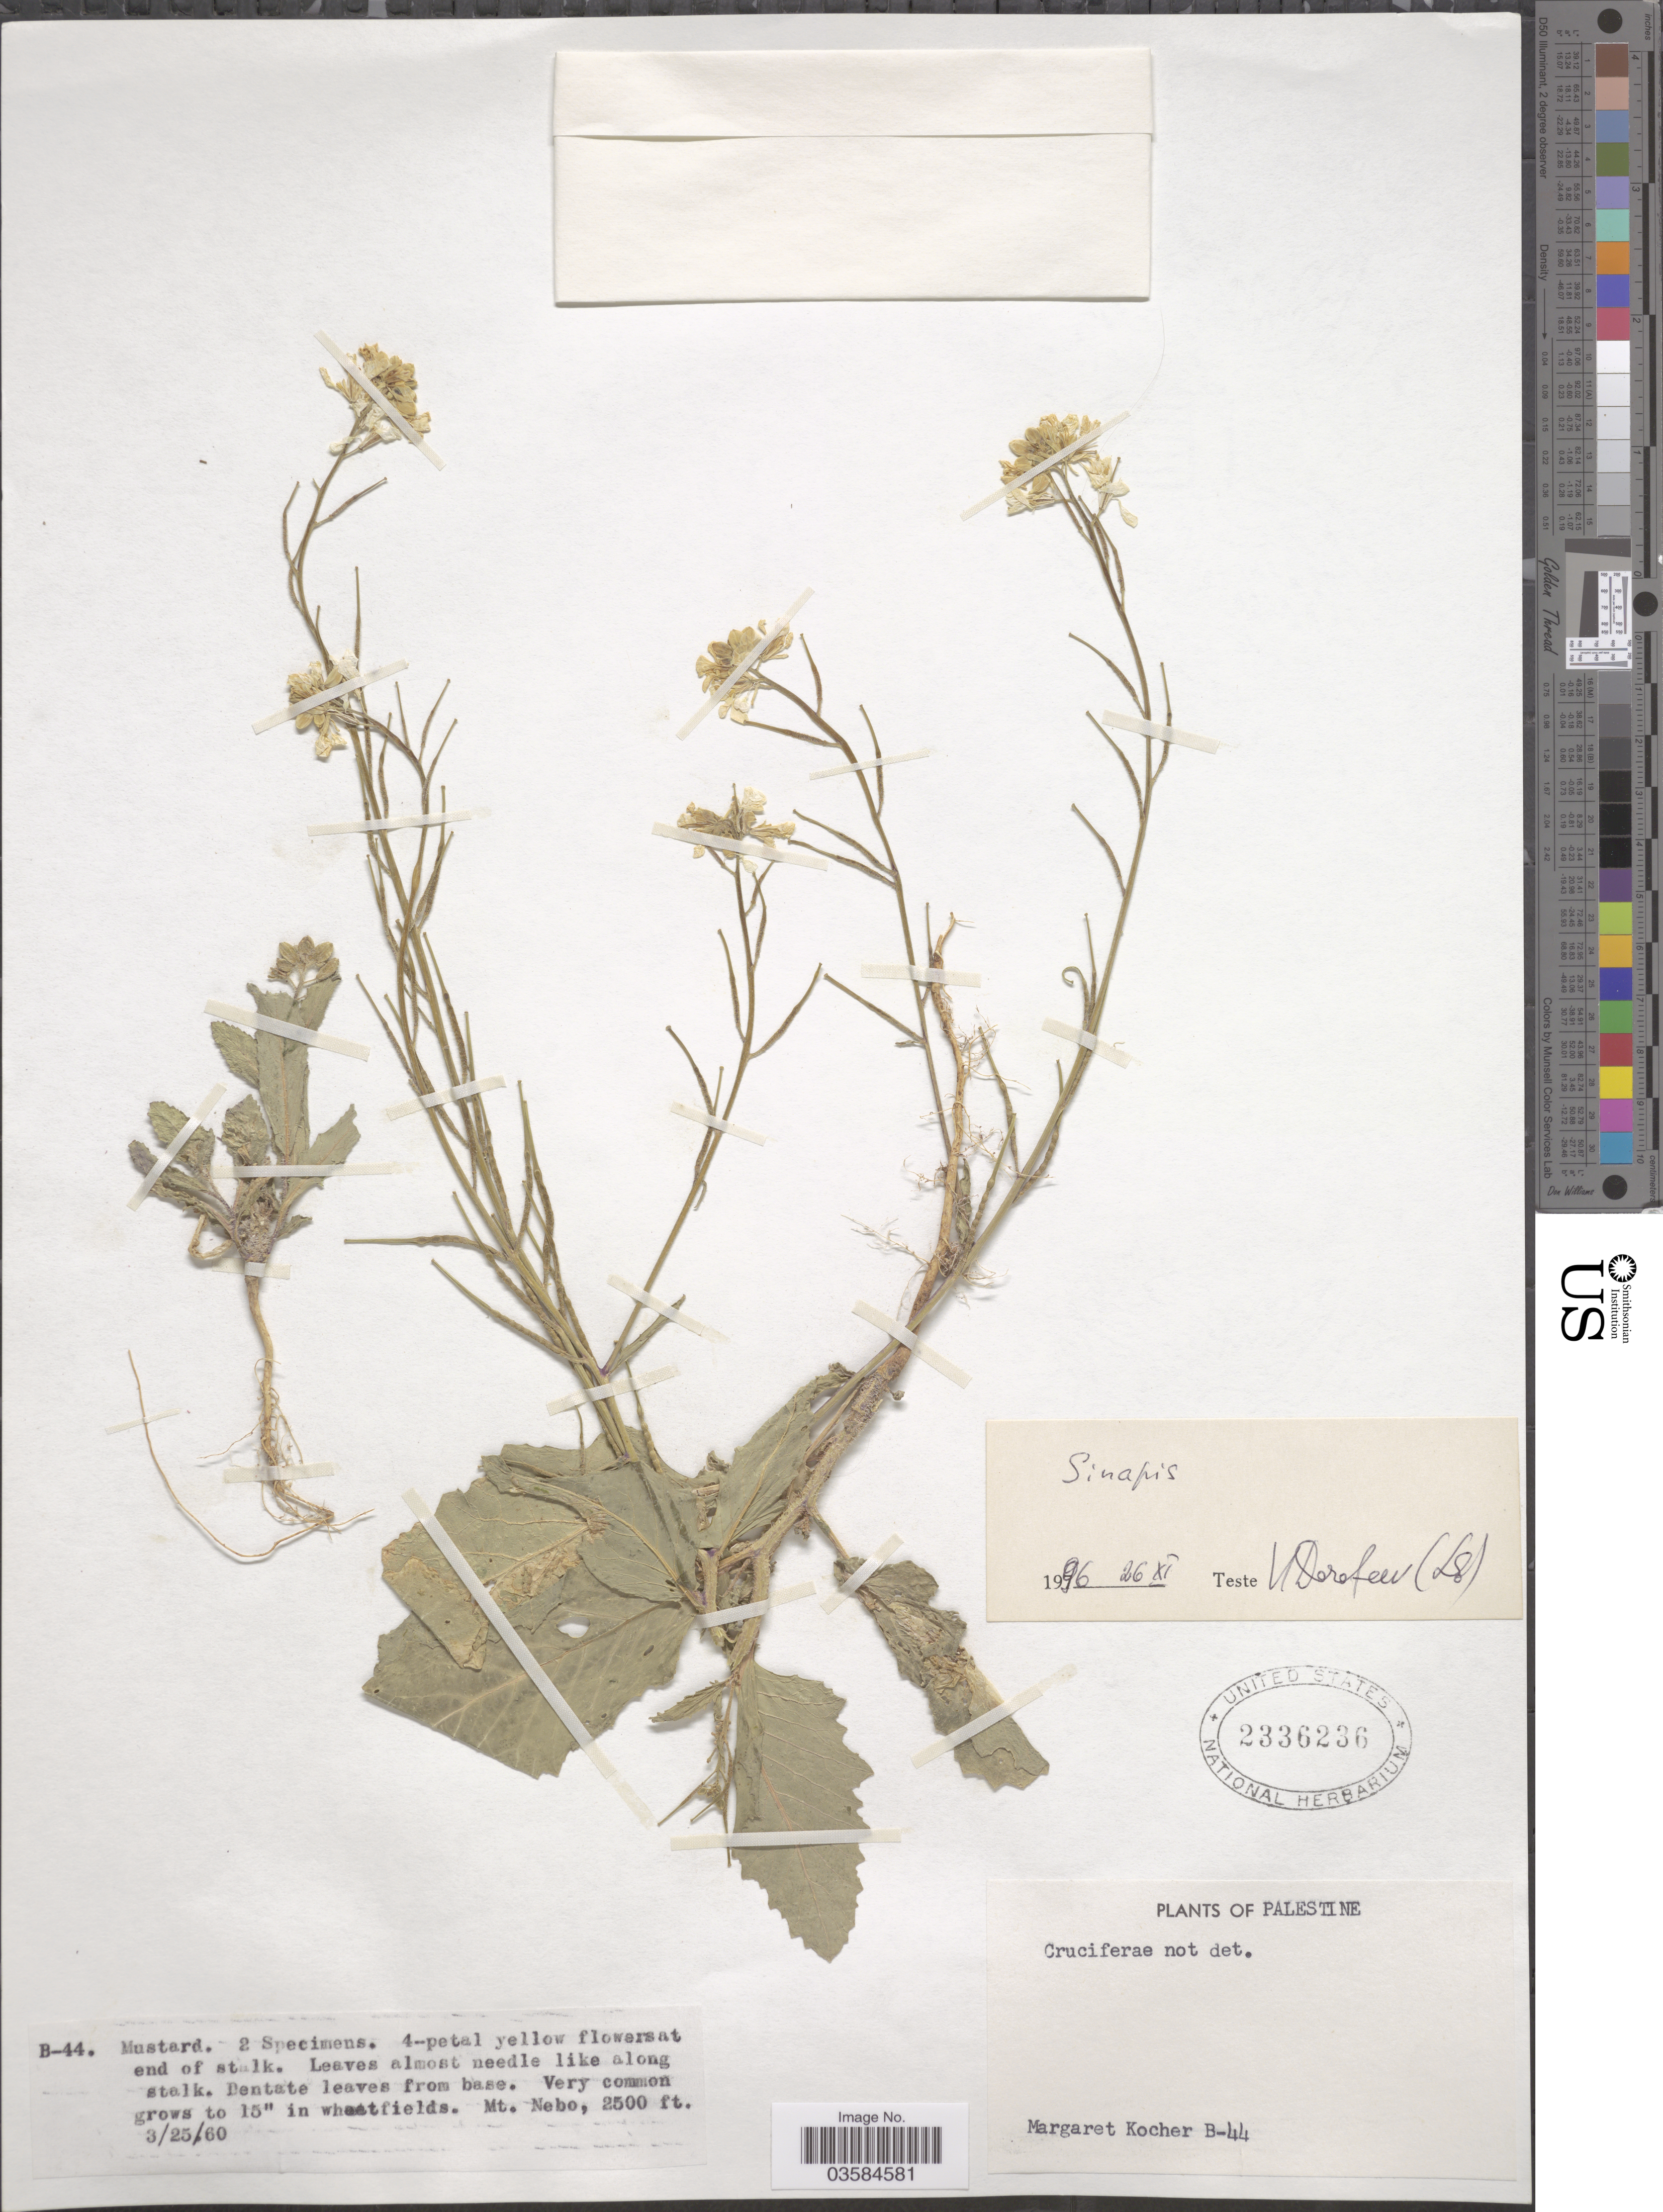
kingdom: Plantae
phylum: Tracheophyta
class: Magnoliopsida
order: Brassicales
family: Brassicaceae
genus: Sinapis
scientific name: Sinapis sp.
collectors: M. Kocher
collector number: B-44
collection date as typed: Transcribed d/m/y: 25/3/60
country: Israel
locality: Palestine. Mt. Nebo.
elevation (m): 762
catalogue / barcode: US 2336236